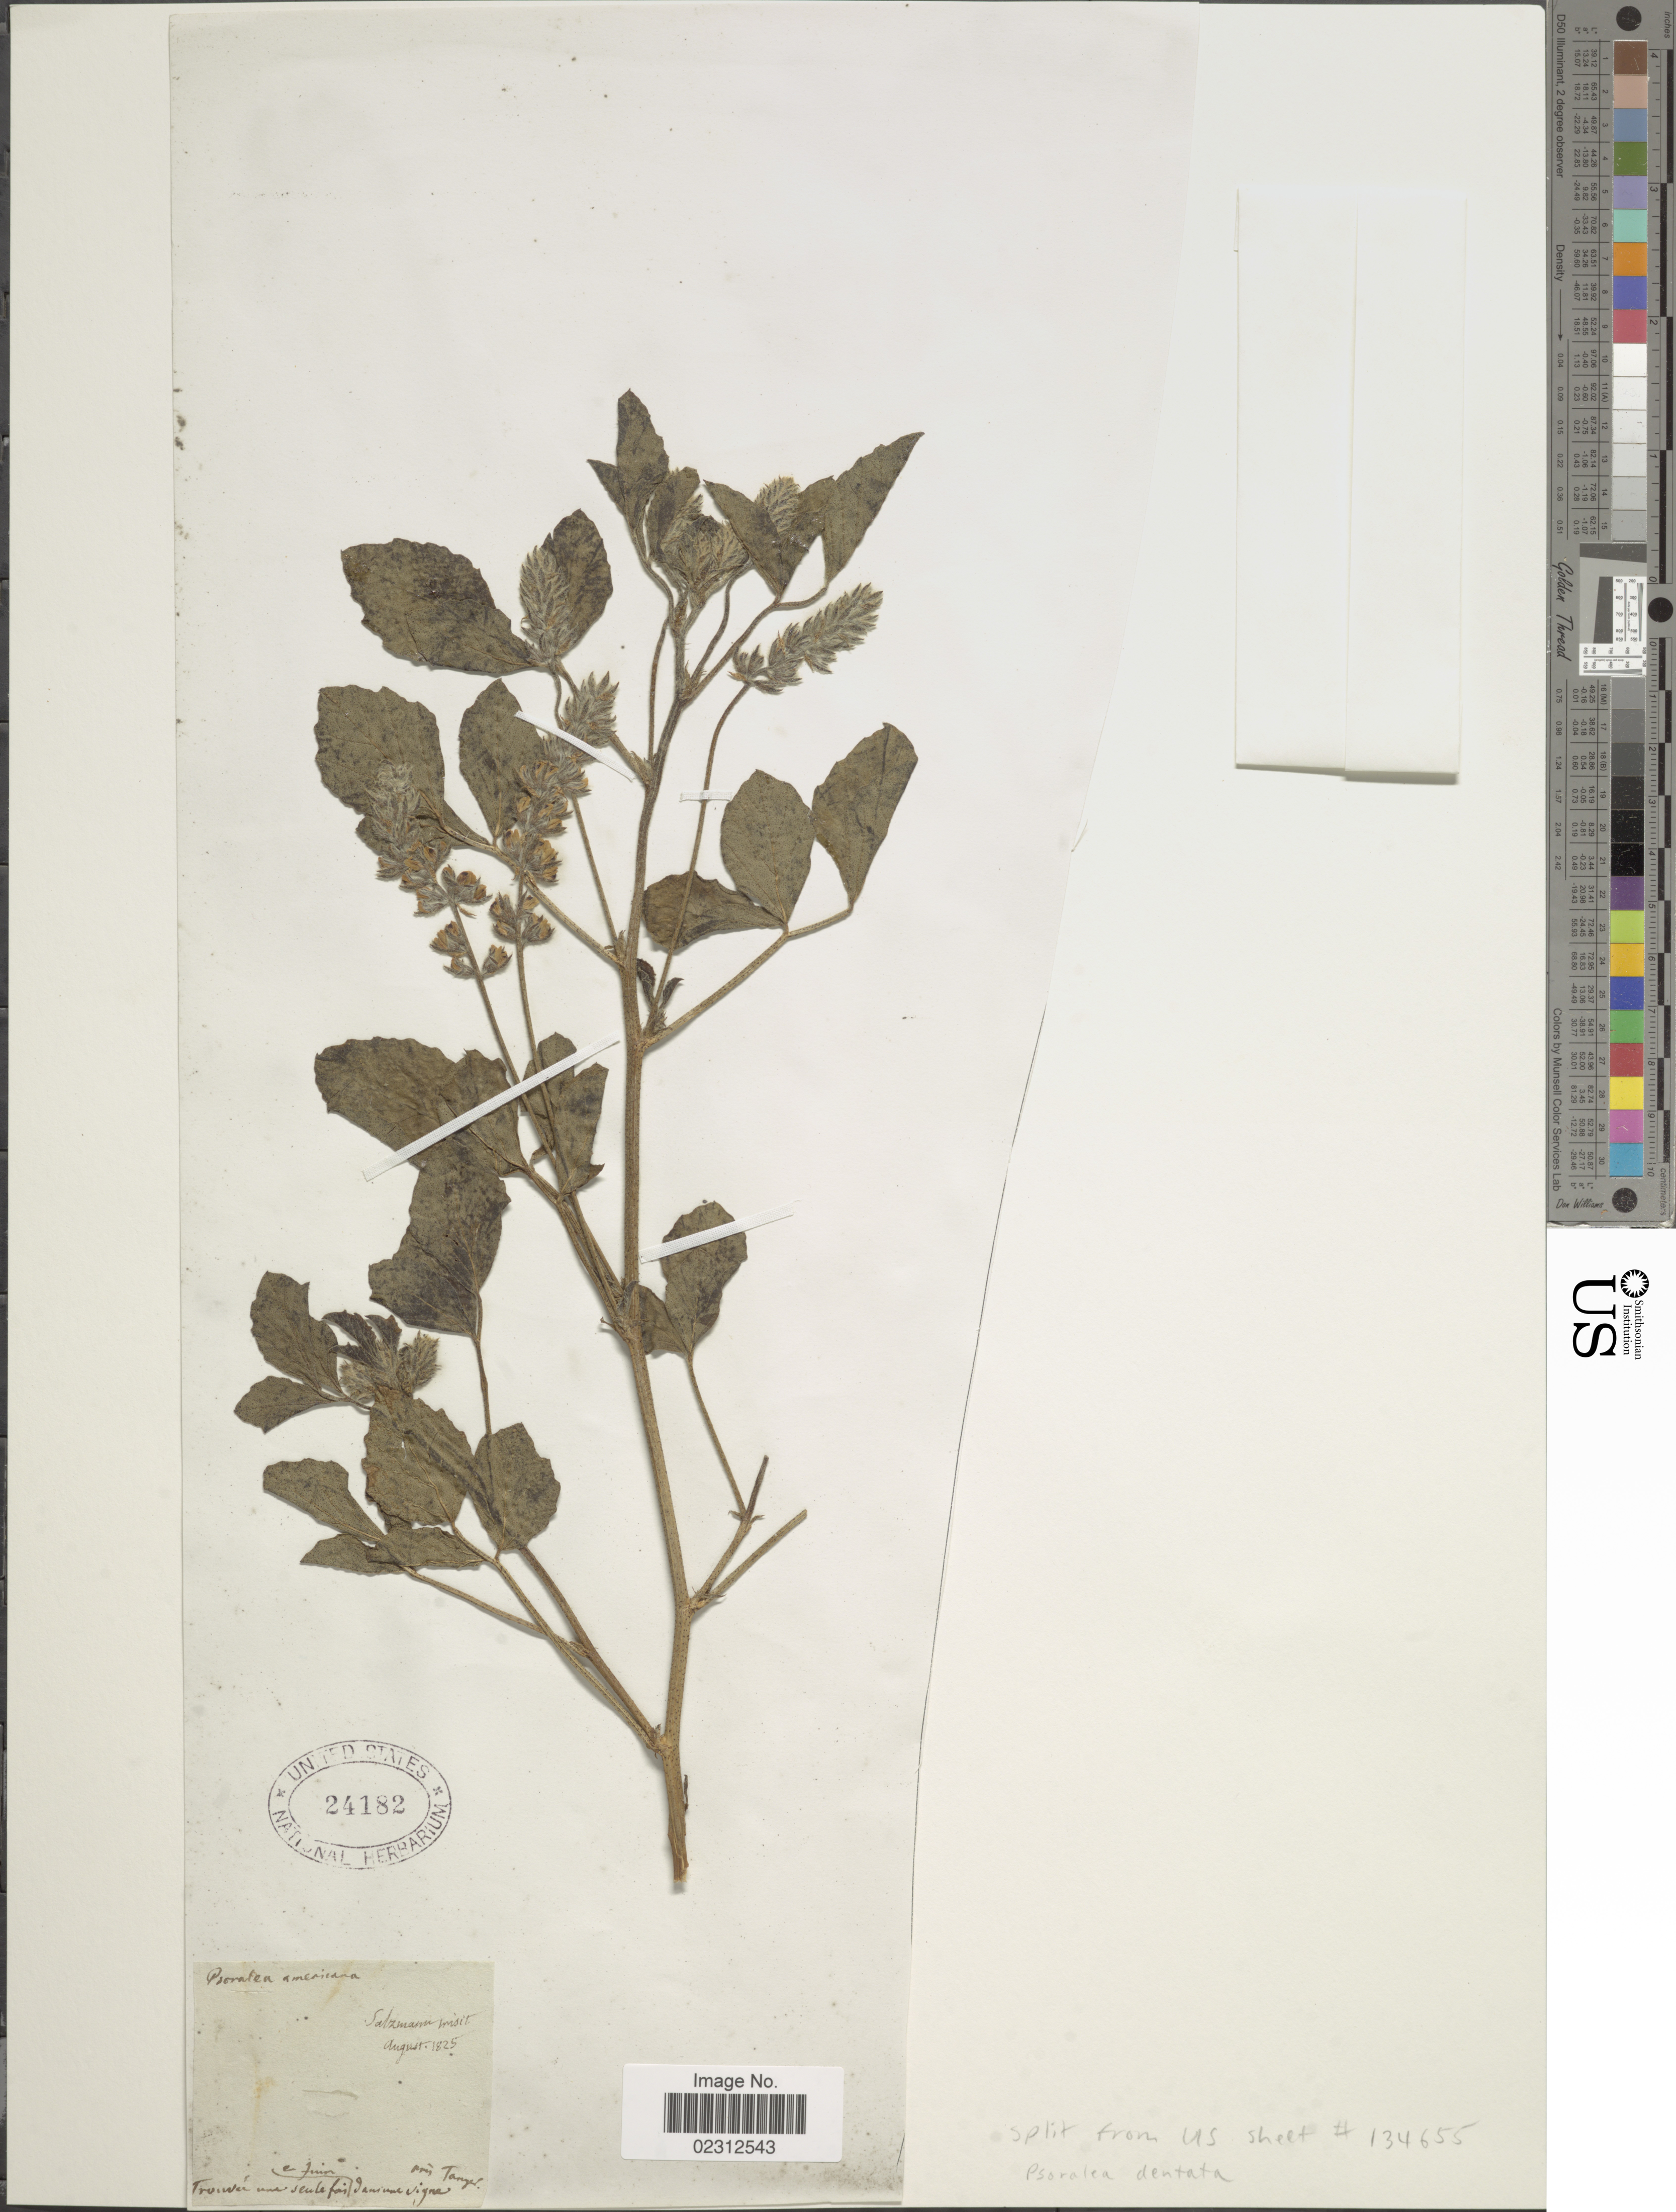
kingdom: Plantae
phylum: Tracheophyta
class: Magnoliopsida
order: Fabales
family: Fabaceae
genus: Psoralea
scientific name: Psoralea dentata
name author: DC.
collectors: -- Salzmann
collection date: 1825-08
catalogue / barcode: US 24182